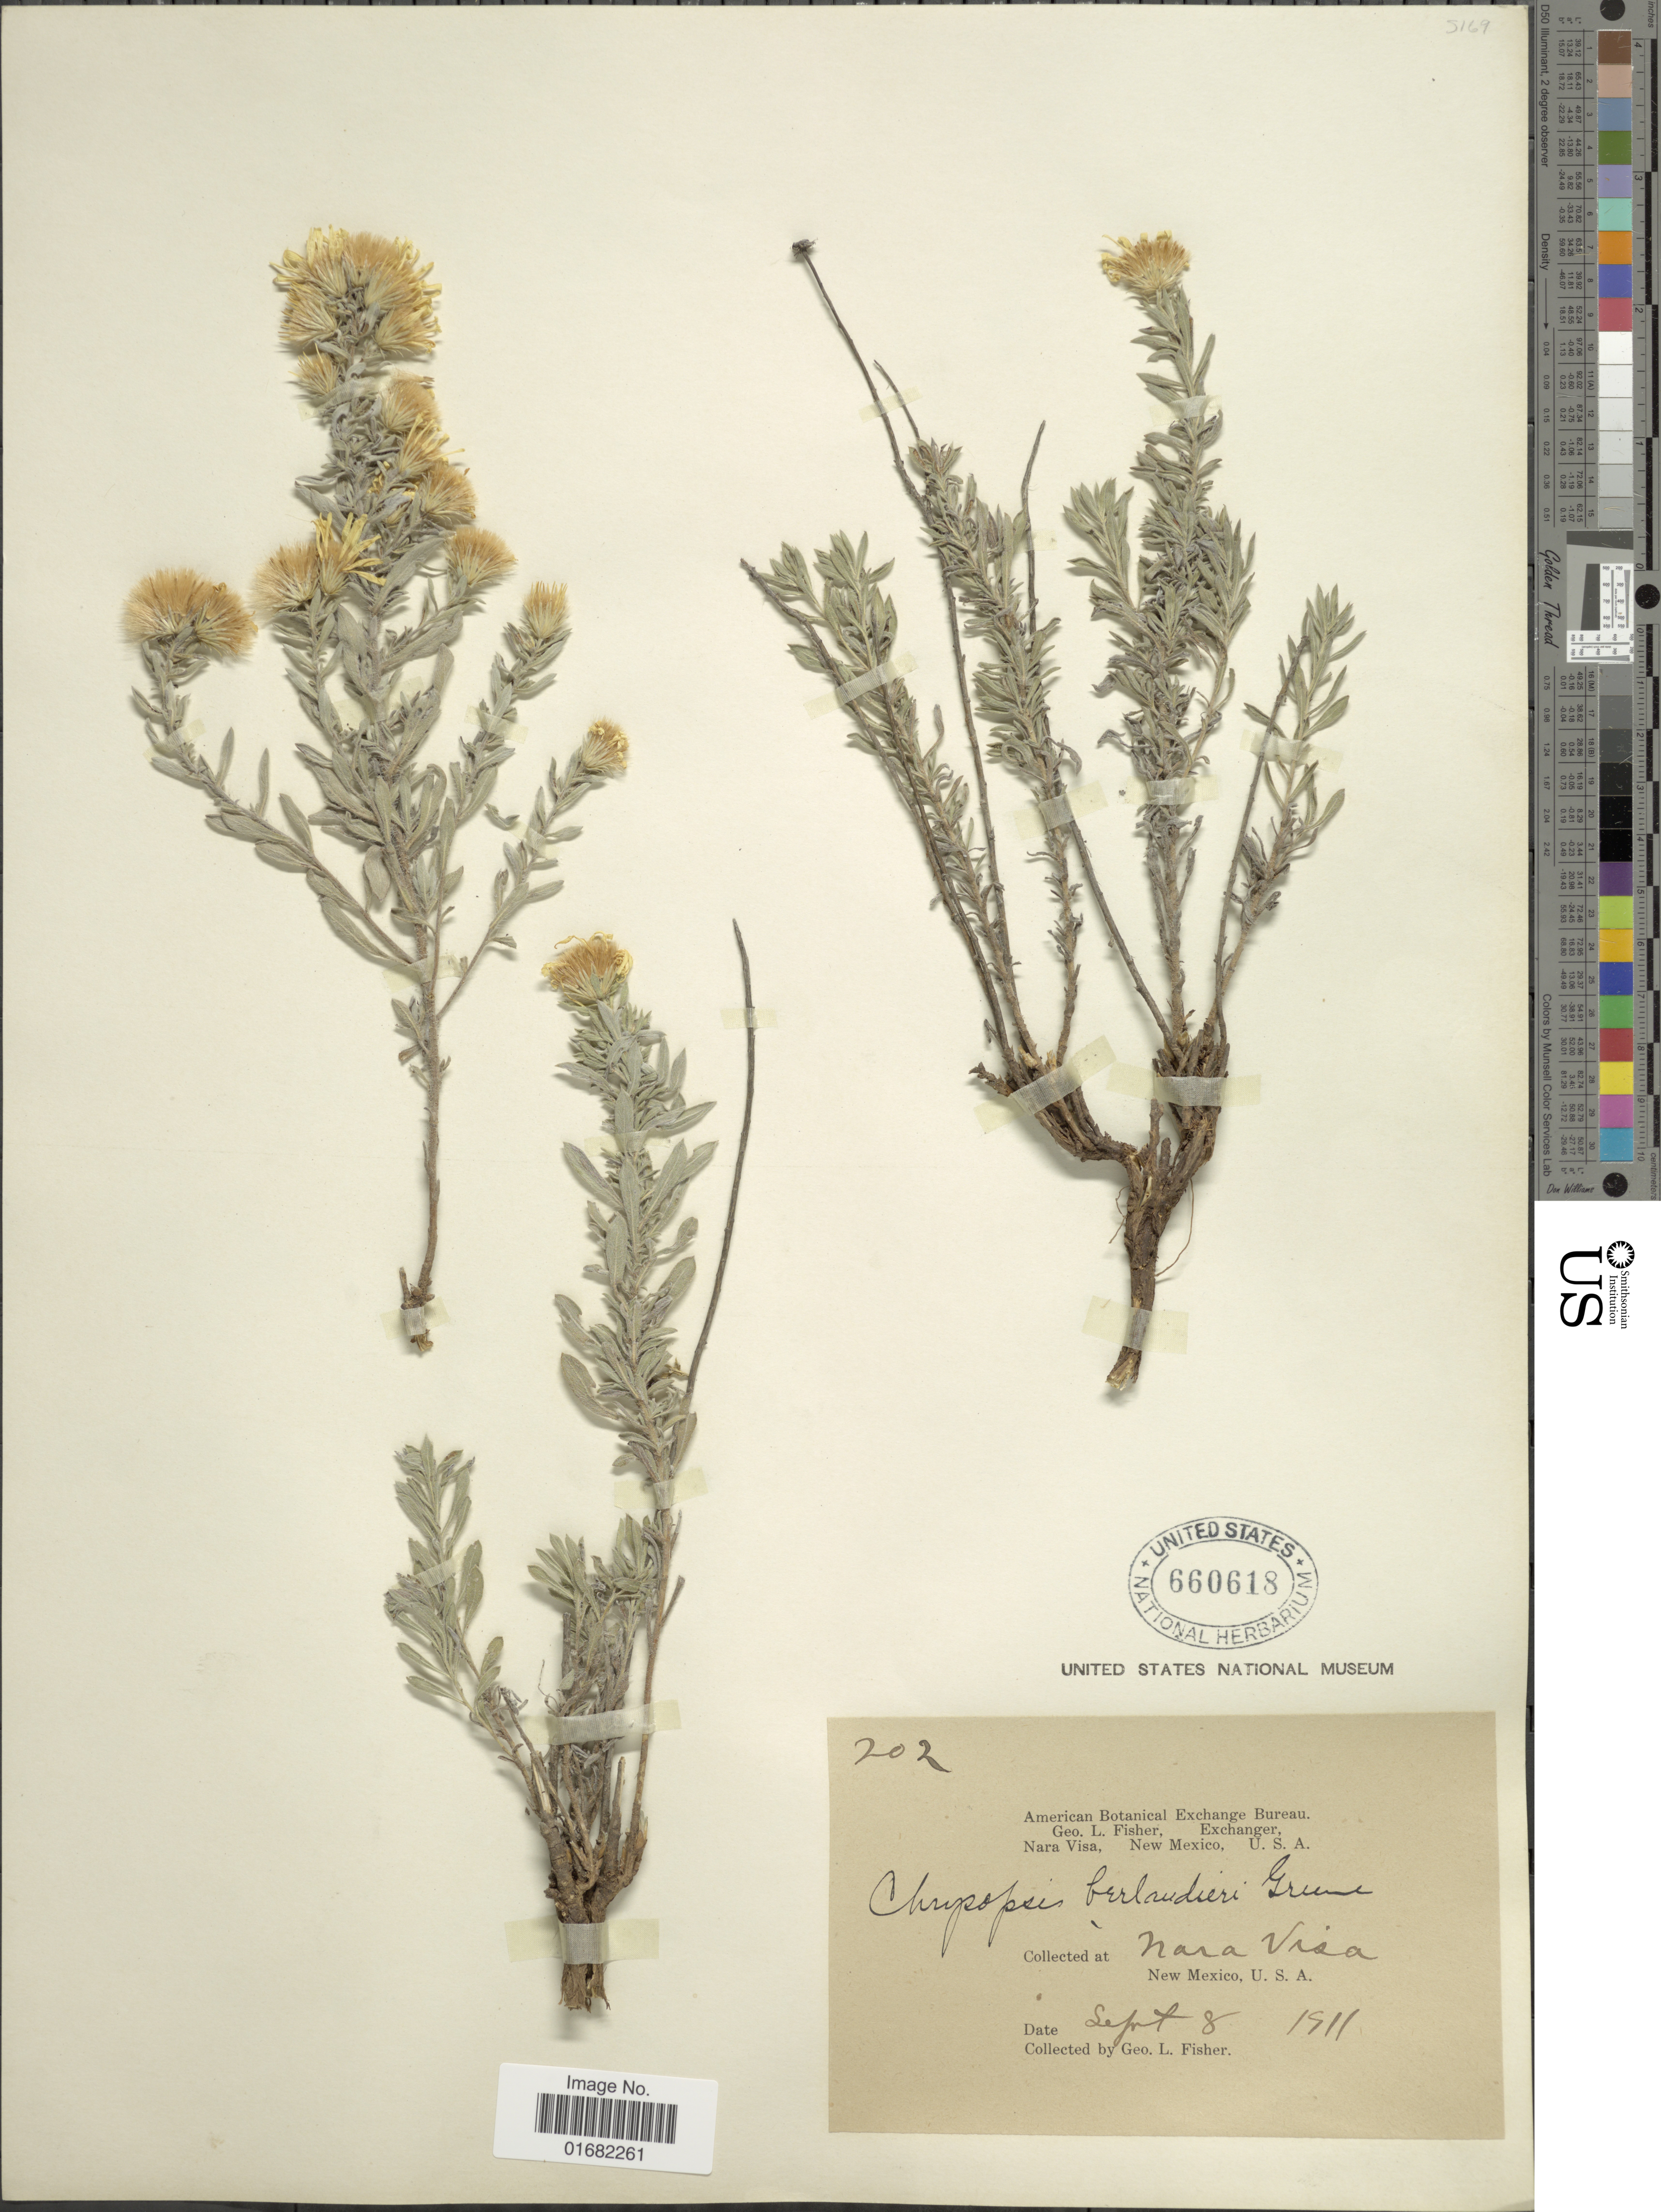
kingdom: Plantae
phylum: Tracheophyta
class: Magnoliopsida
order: Asterales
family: Asteraceae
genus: Heterotheca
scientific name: Heterotheca canescens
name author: (DC.) Shinners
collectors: G. L. Fisher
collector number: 202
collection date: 1911-09-08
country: United States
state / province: New Mexico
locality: Nara Visa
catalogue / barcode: US 660618